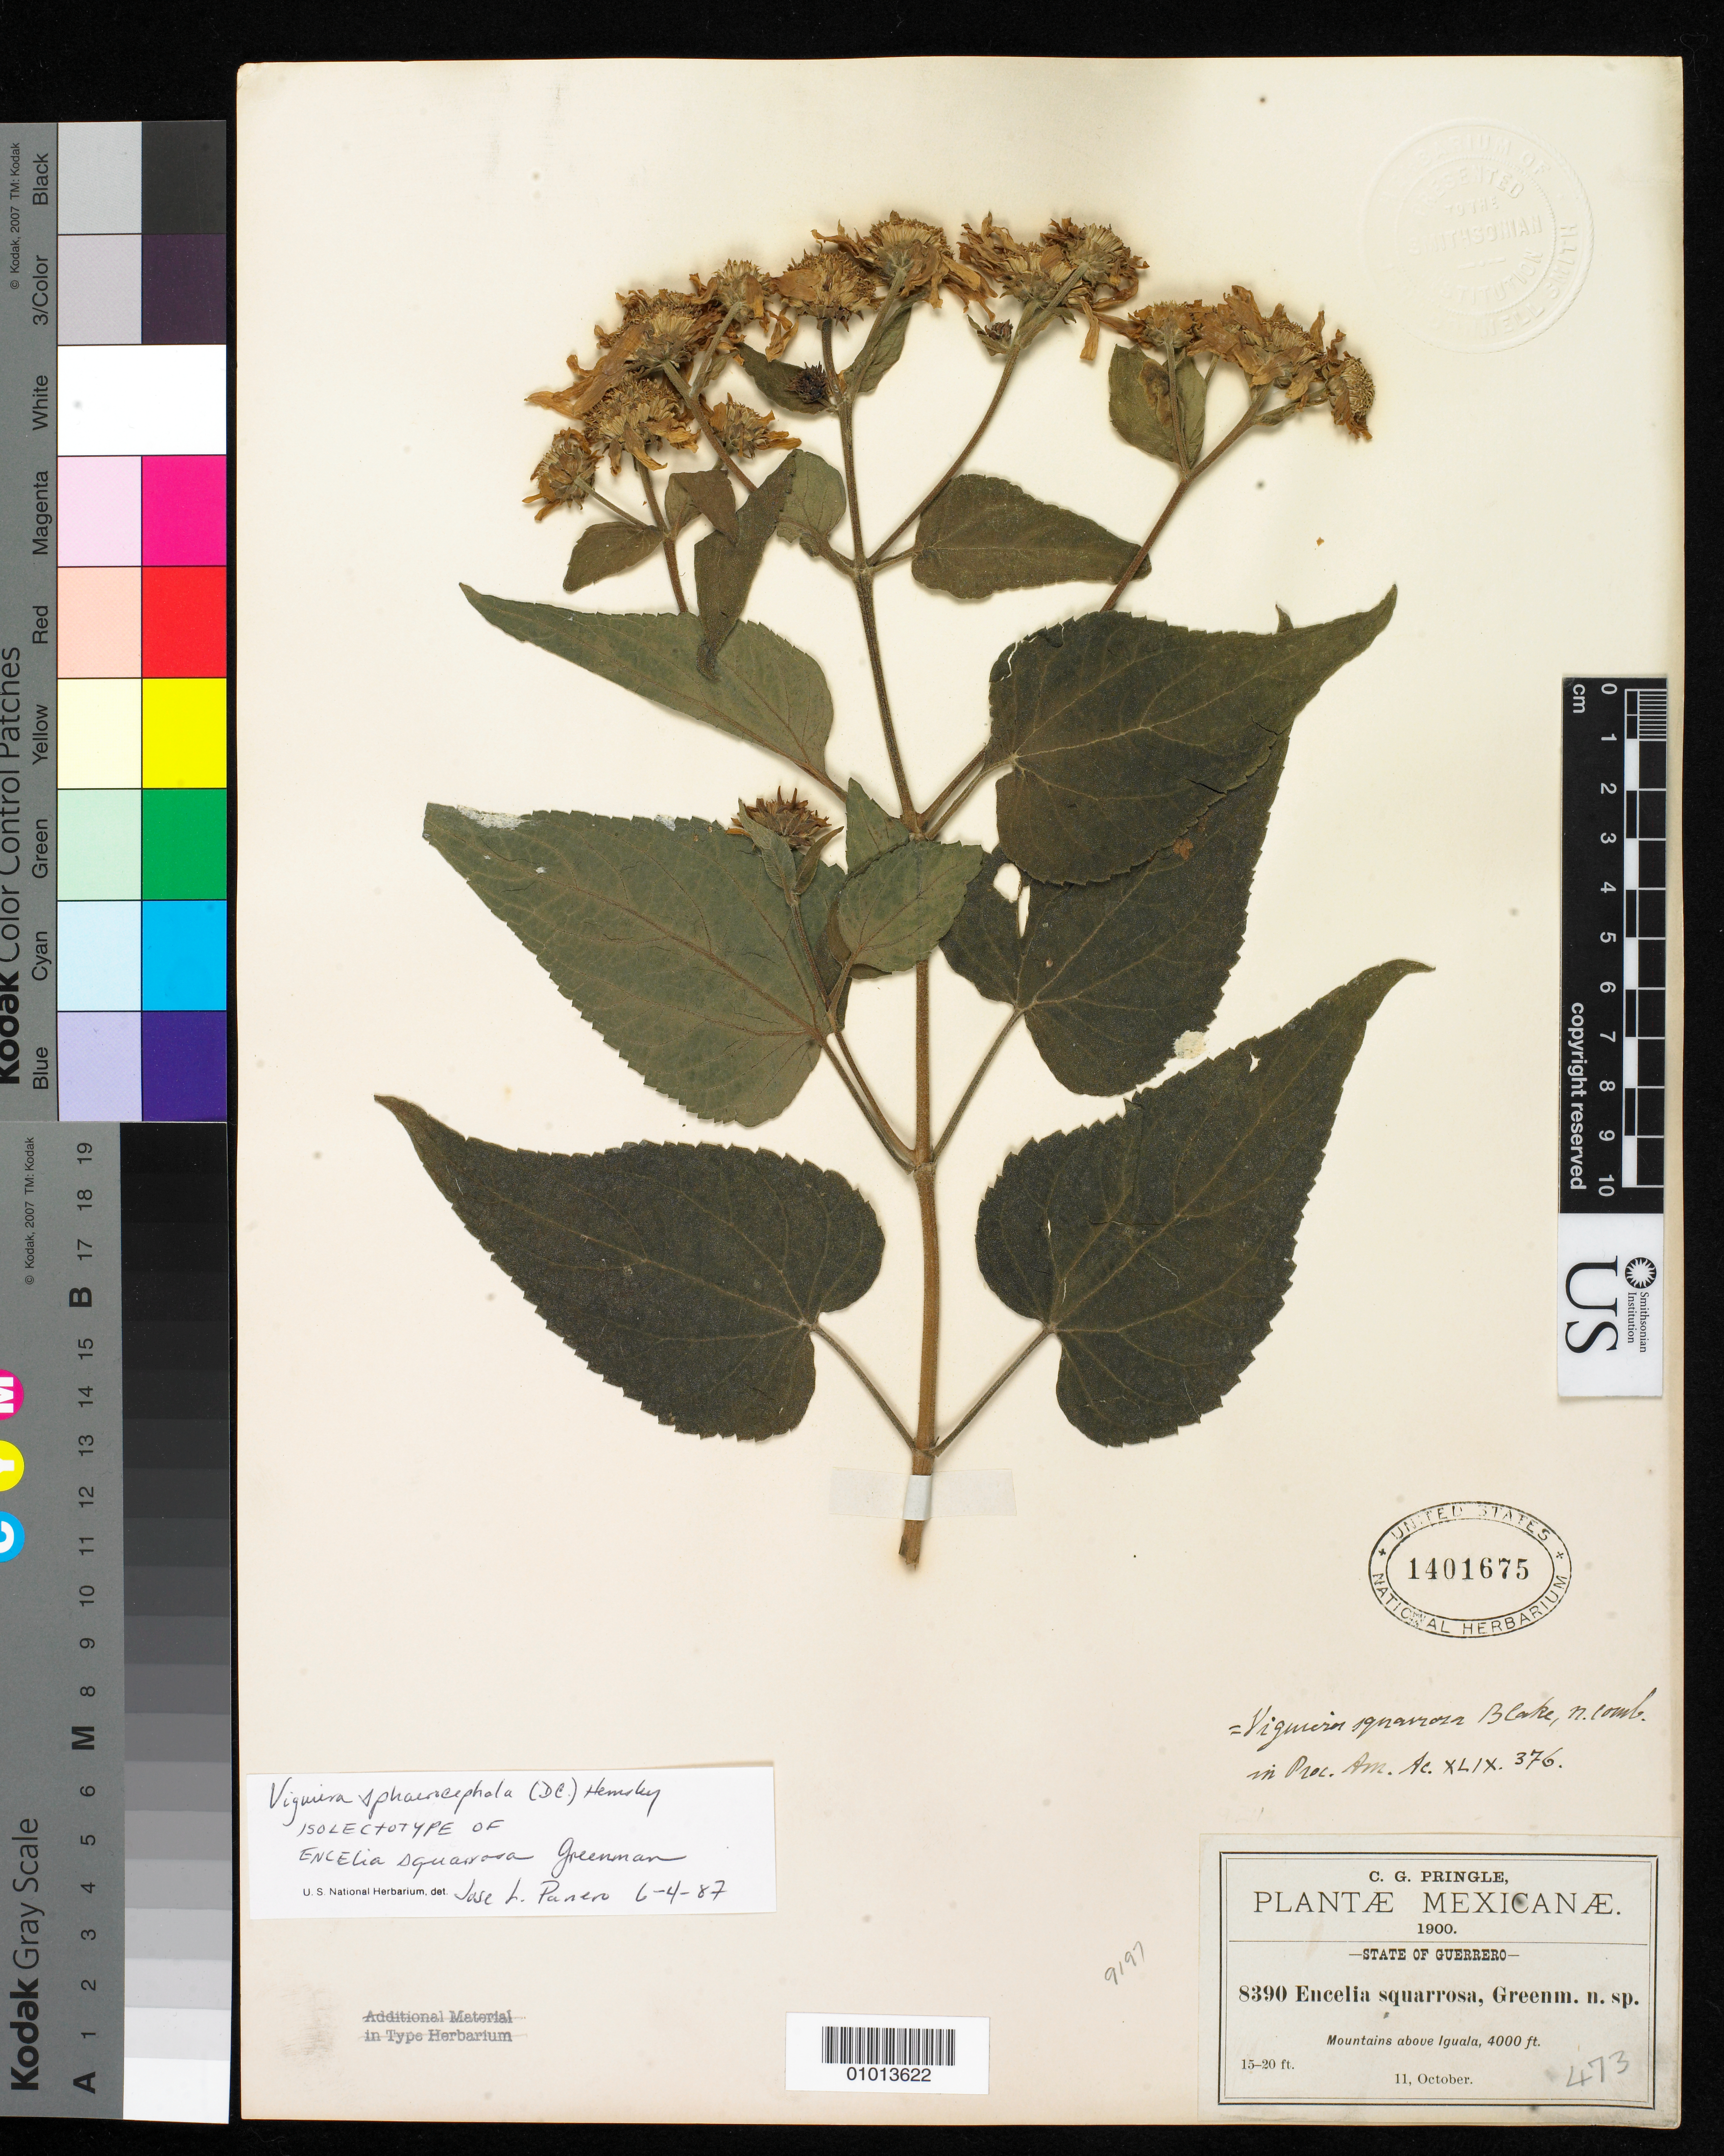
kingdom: Plantae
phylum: Tracheophyta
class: Magnoliopsida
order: Asterales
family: Asteraceae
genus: Encelia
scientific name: Encelia squarrosa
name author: Greenm.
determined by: Panero, J. L.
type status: Isotype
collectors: C. G. Pringle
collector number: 8390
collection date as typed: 11 Oct 1900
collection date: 1900-10-11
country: Mexico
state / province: Guerrero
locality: Mountains above Iguala.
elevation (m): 1219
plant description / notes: Annotated by J.L. Panero (1987) as "isolectotype" and lectotypified (with lecto at MEXU), Syst. Bot. 13:402 (1988), probably superfluously; protologue cites specimen at GH (only) and HUH online records indicate a single sheet at GH as "holotype".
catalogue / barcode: US 1401675